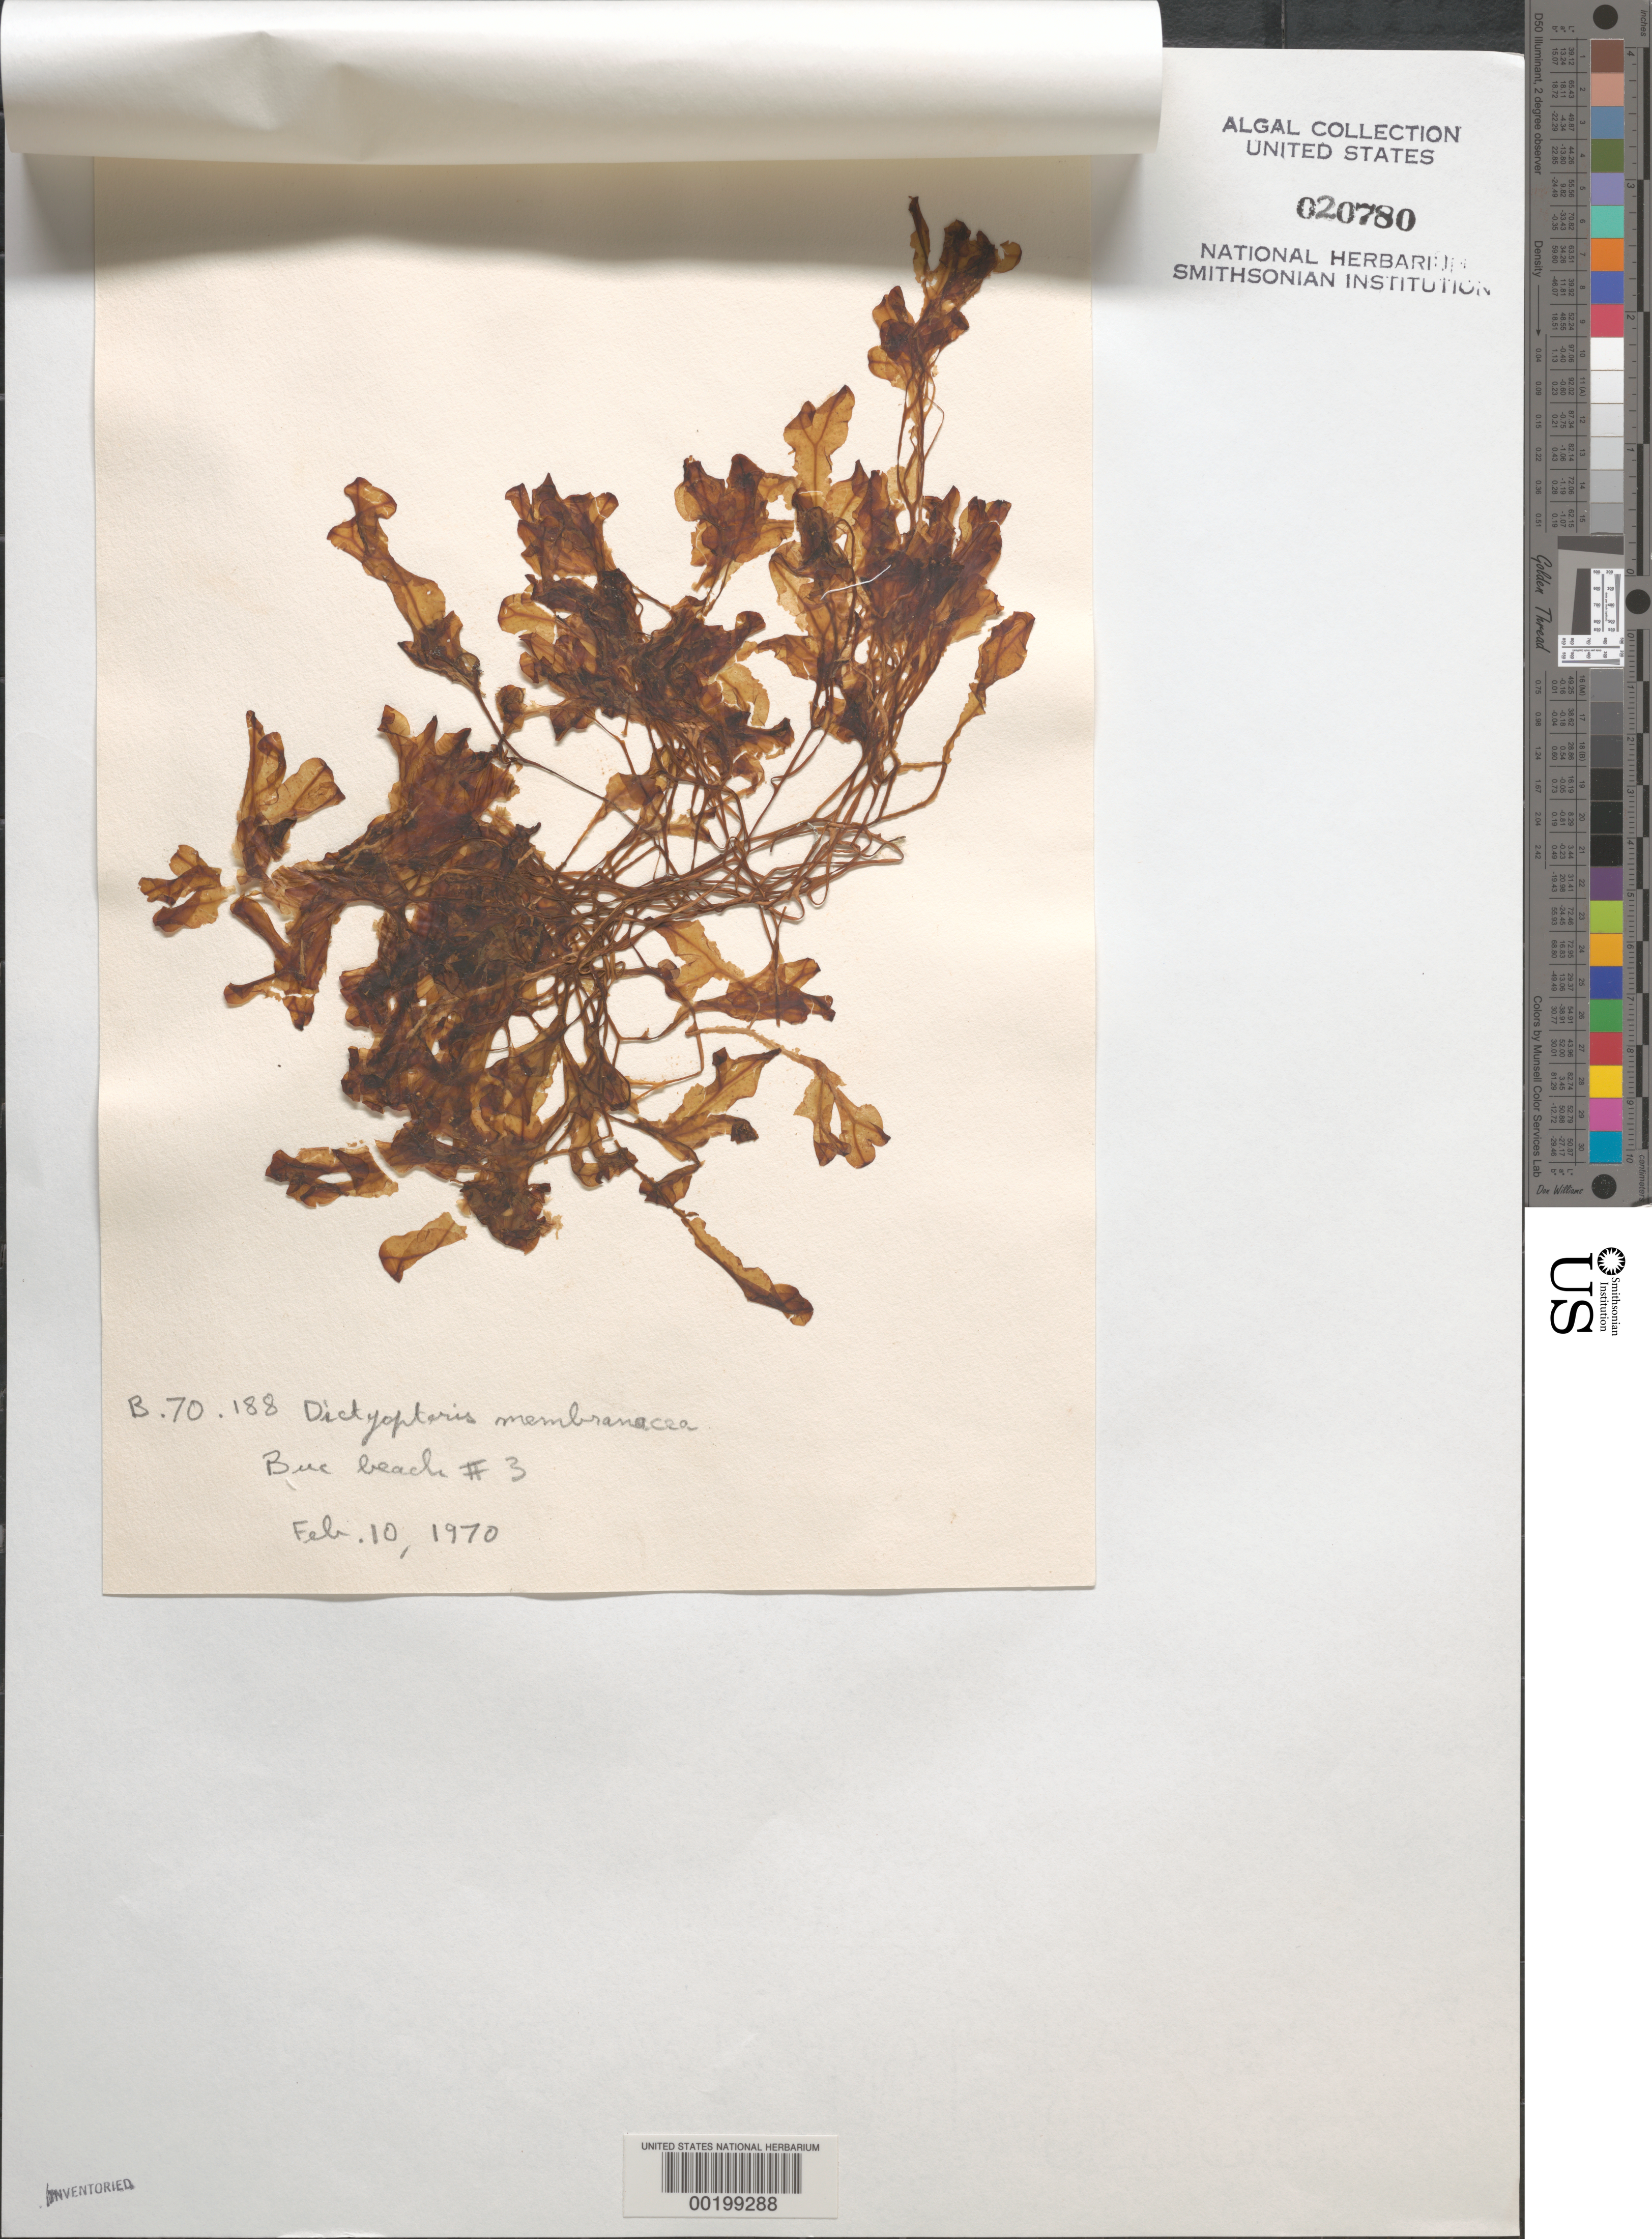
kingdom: Chromista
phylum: Ochrophyta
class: Phaeophyceae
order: Dictyotales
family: Dictyotaceae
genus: Dictyopteris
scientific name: Dictyopteris polypodioides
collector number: B-70-188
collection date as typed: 10 Feb 1970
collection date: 1970-02-10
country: Bahamas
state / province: Abaco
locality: Buckaroon bay, great abaco island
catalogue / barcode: US 20780